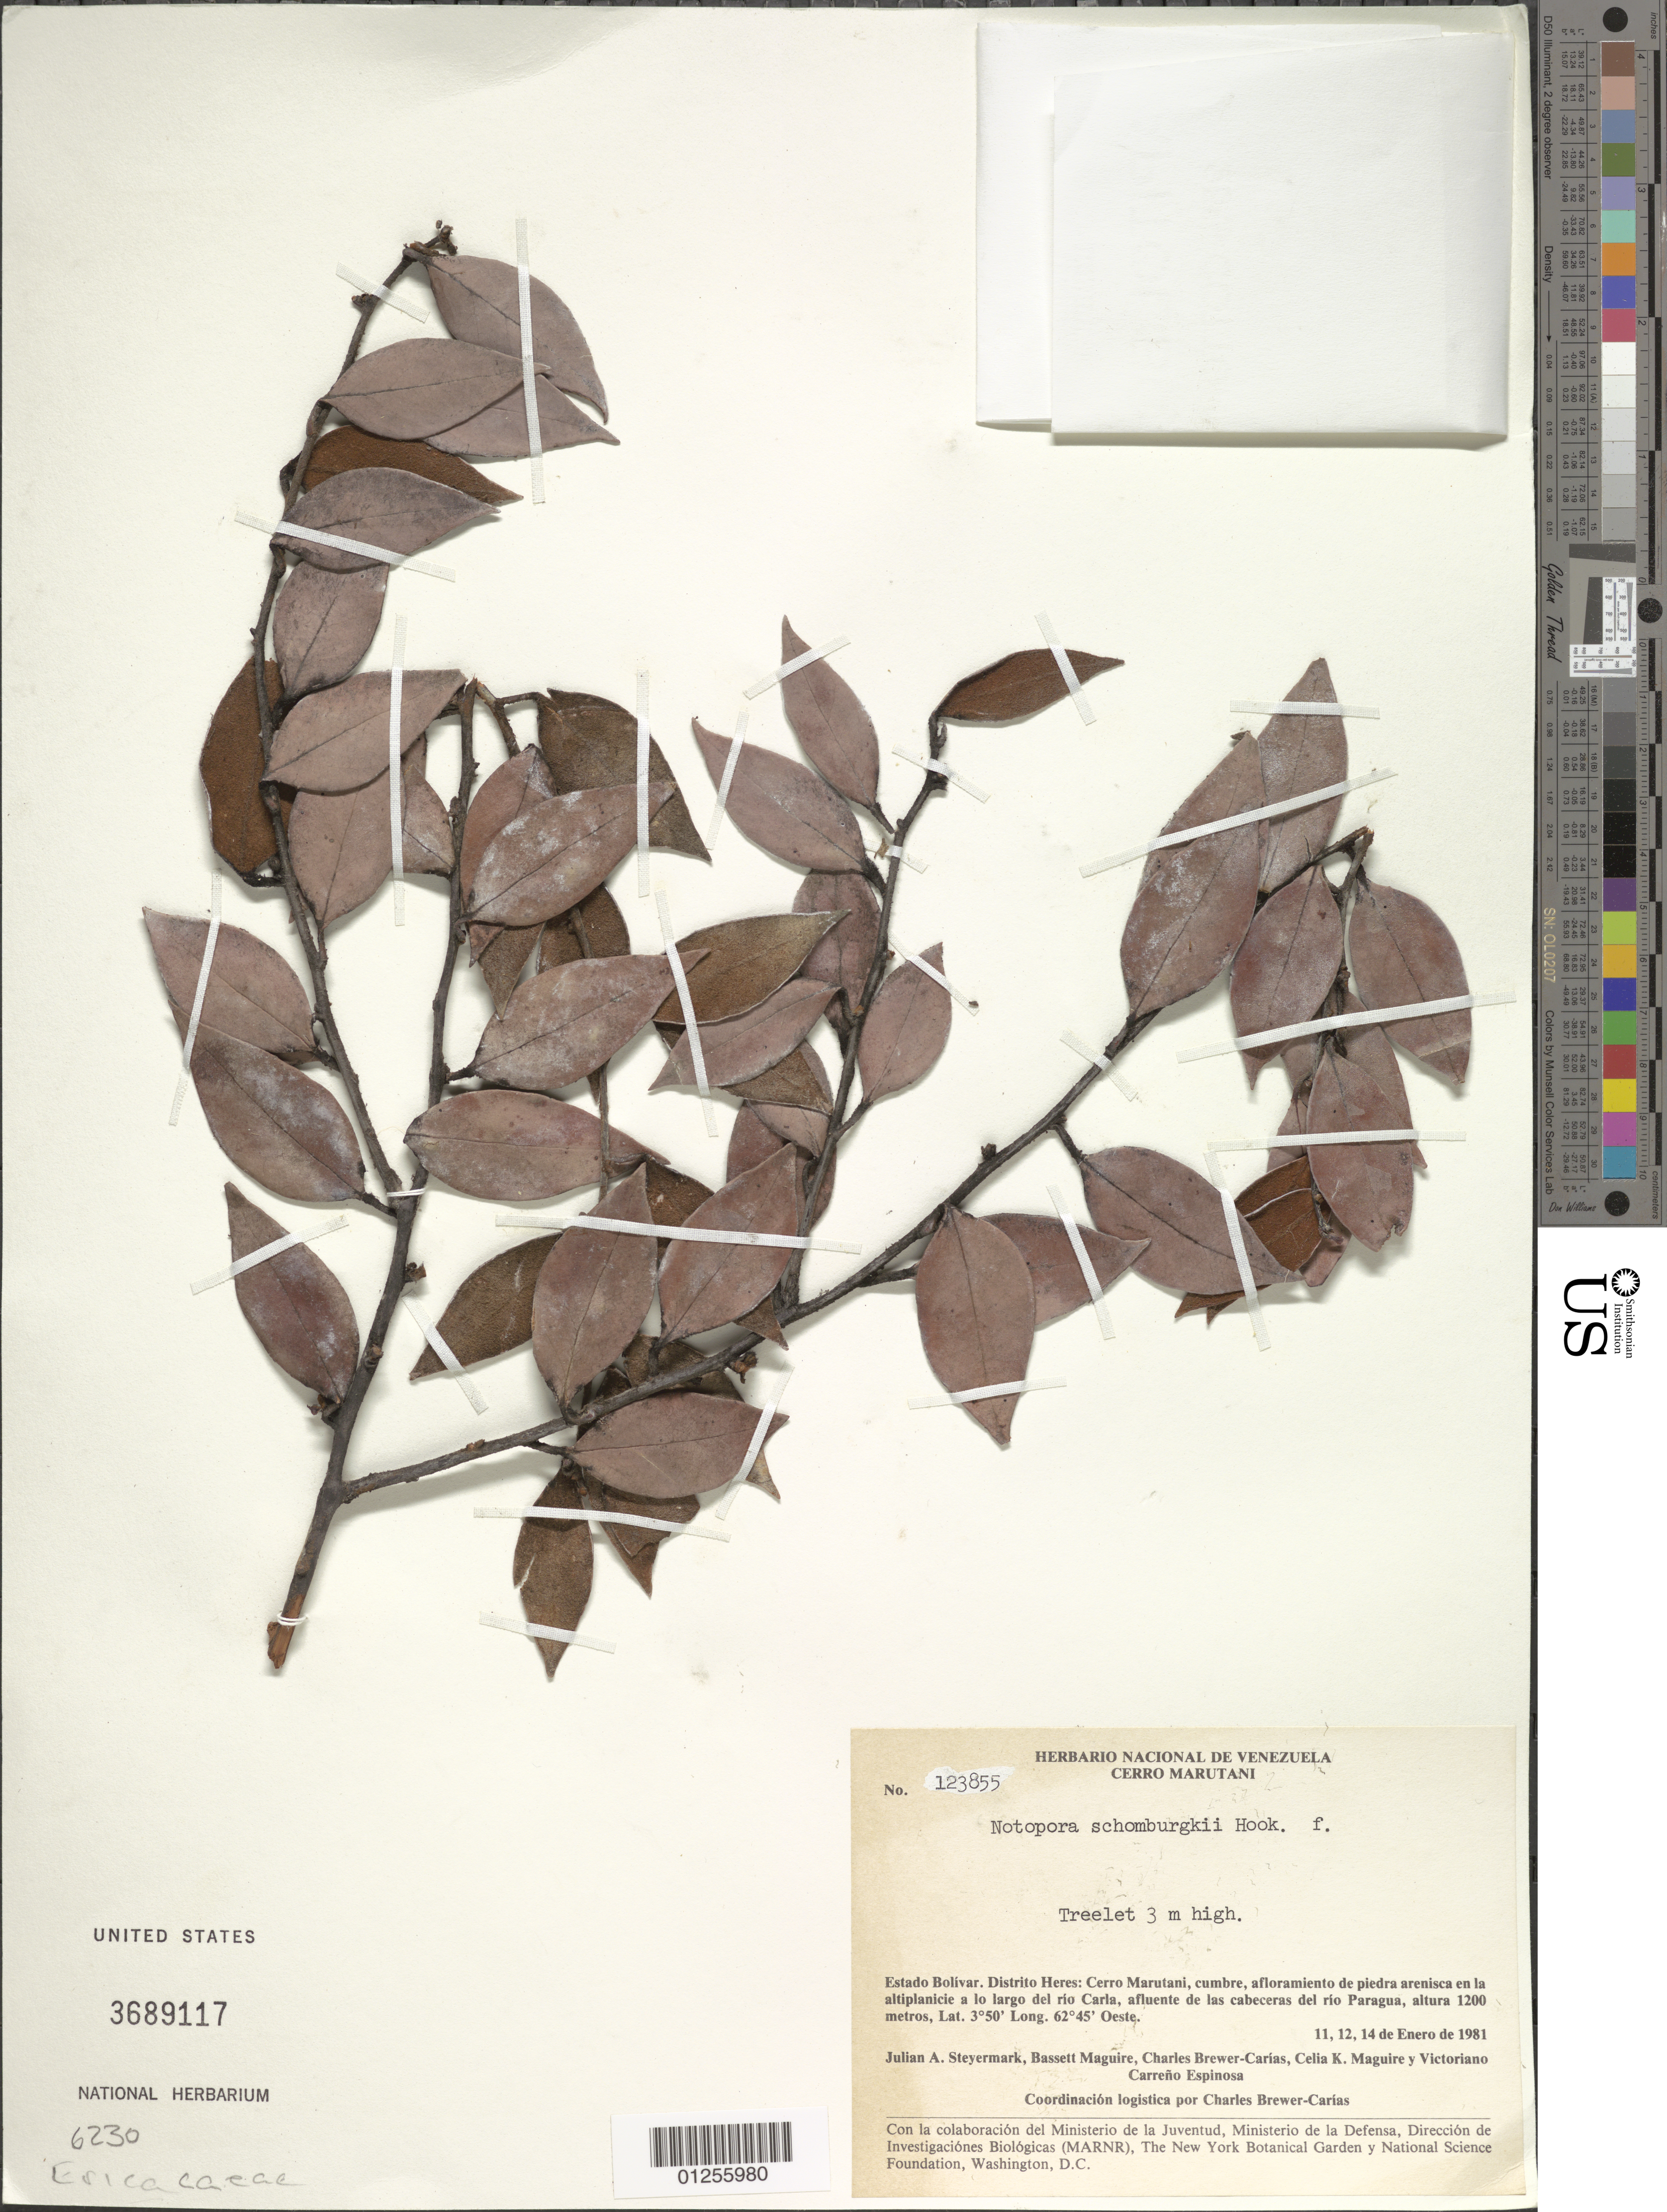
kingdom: Plantae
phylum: Tracheophyta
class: Magnoliopsida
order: Ericales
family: Ericaceae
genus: Notopora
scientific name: Notopora schomburgkii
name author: Hook. f.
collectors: J. Steyermark, B. Maguire Jr., C. Brewer-Carias, C. K. Maguire & G. Carreño Espinosa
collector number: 123855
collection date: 1981-01-11/1981-01-14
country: Venezuela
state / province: Bolívar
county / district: Heres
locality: Cerro Marutani, Cumbre, afloramiento de piedra arenisca en la altiplanicie a lo largo del rio Carla, afluente de las cabeceras del rio Paragua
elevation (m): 1200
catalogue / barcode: US 3689117